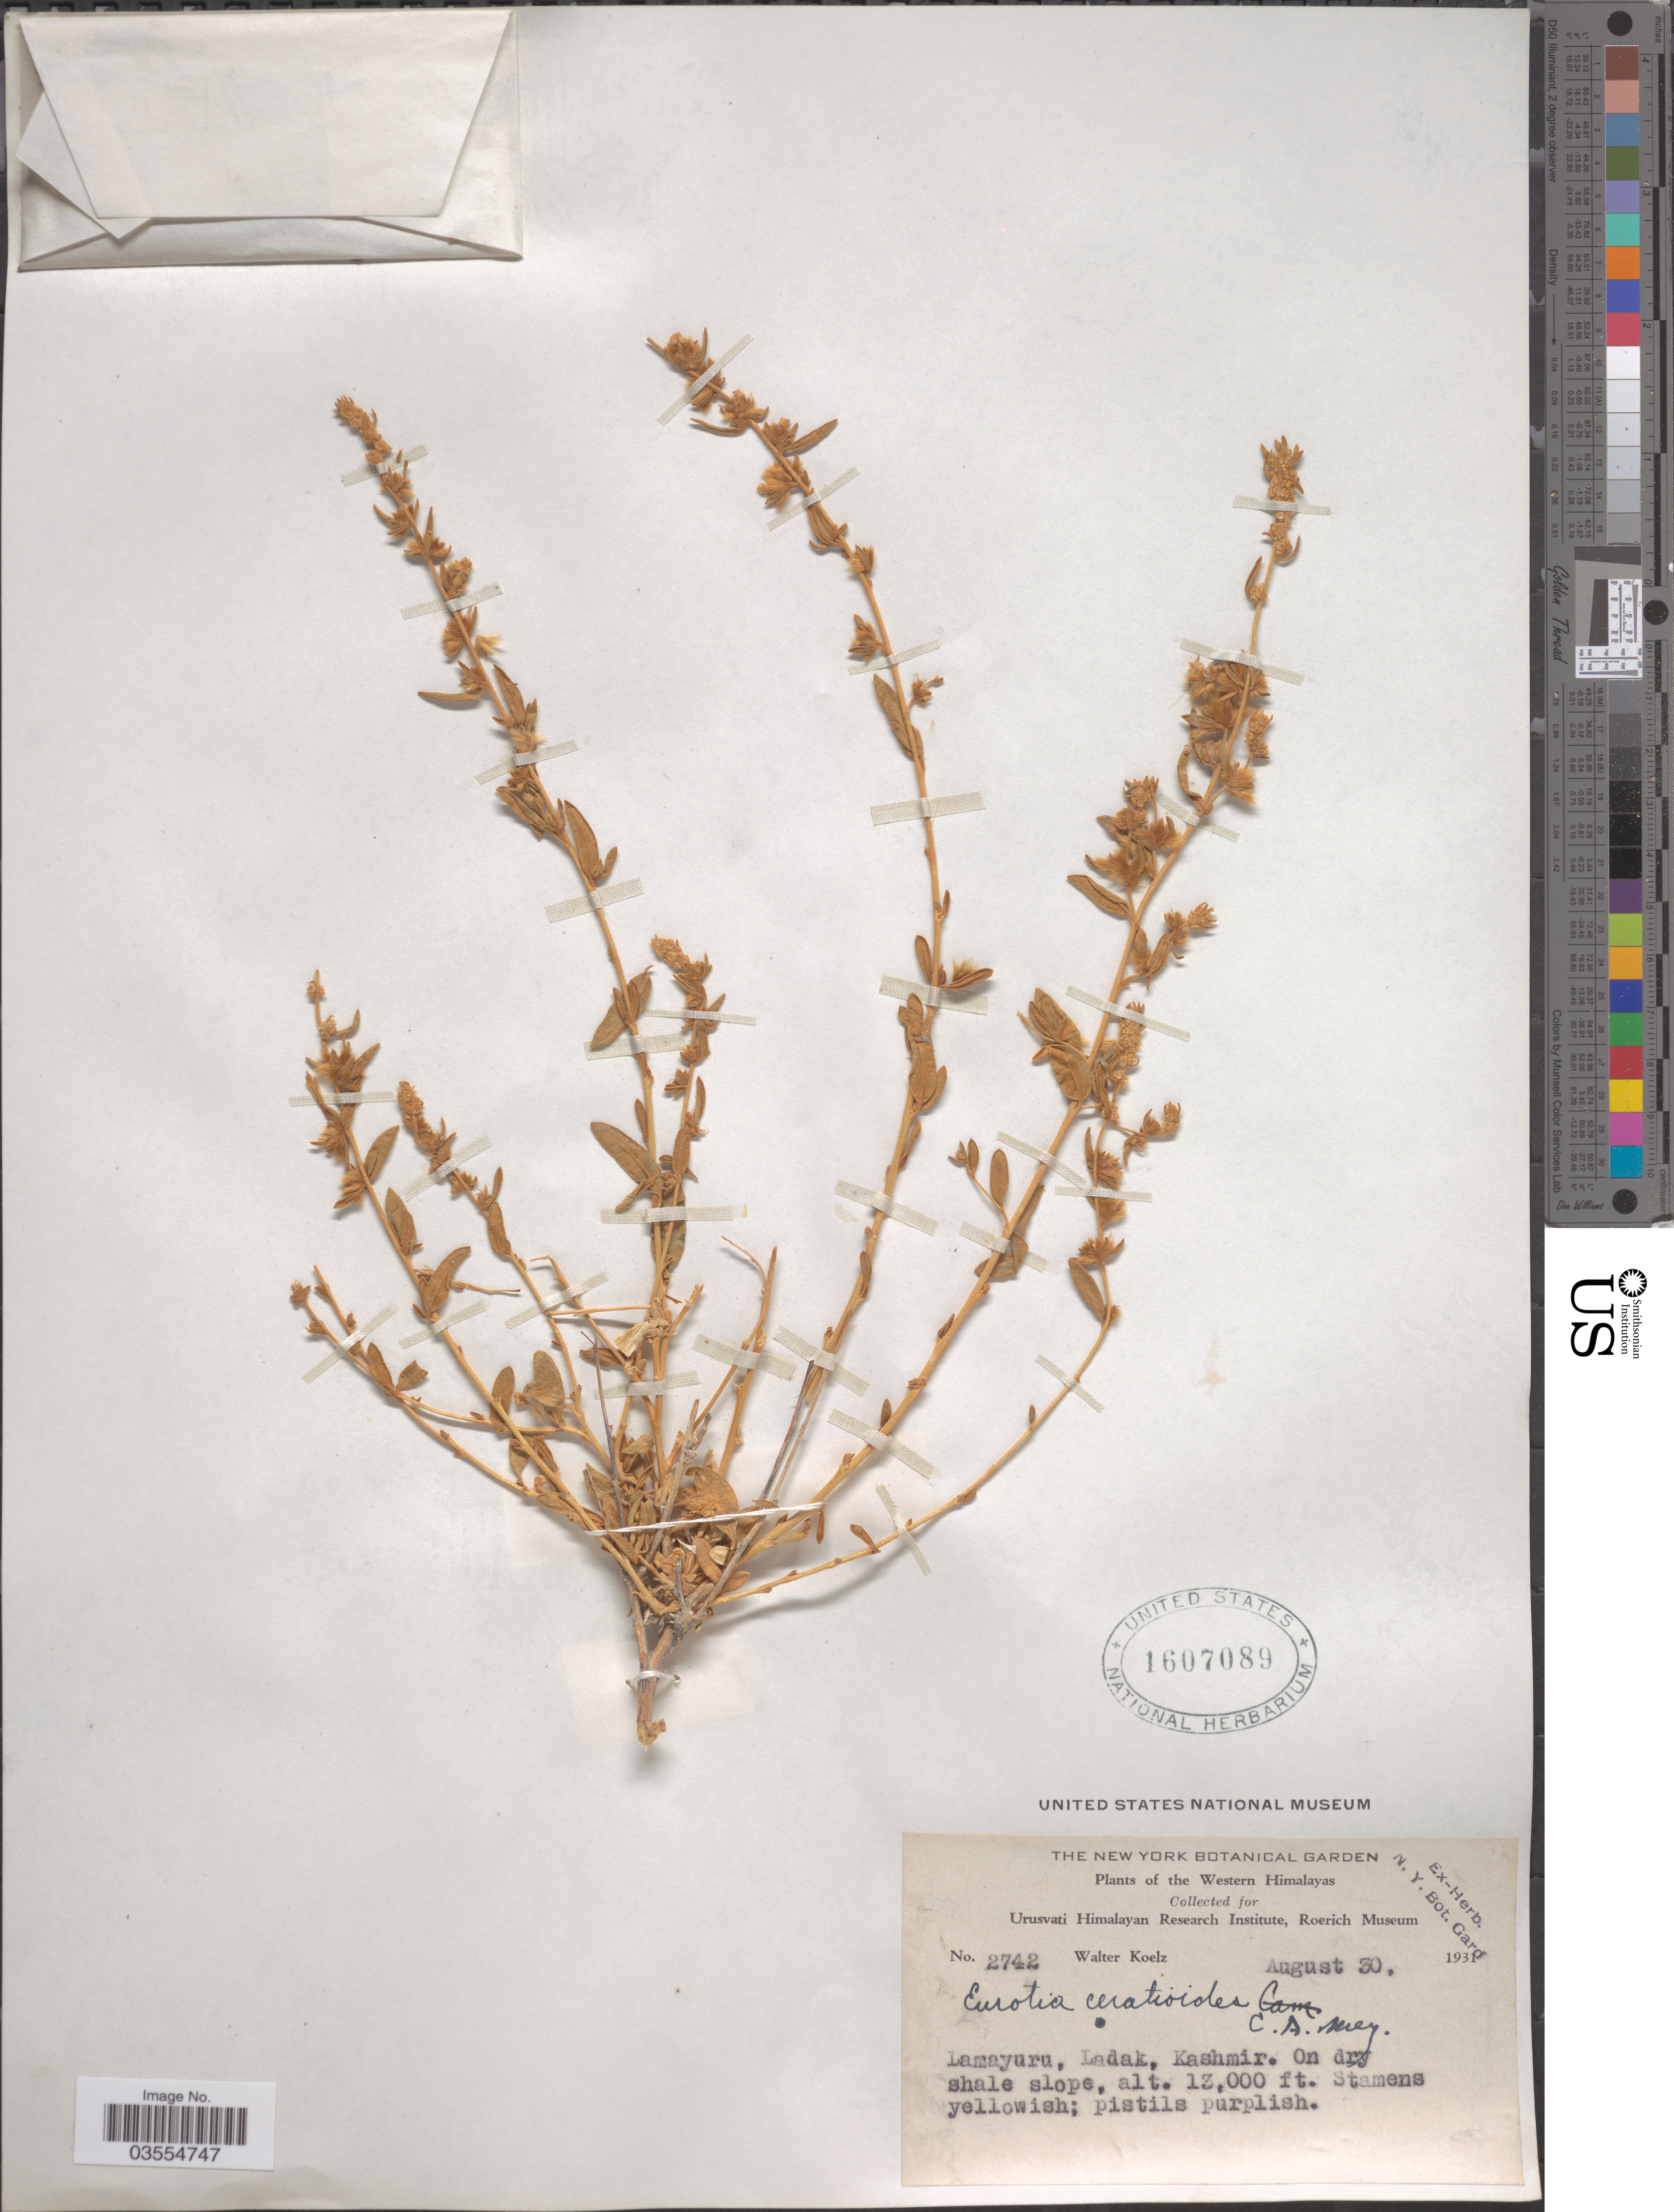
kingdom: Plantae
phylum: Tracheophyta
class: Magnoliopsida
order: Caryophyllales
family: Amaranthaceae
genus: Krascheninnikovia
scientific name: Krascheninnikovia ceratoides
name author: (L.) Gueldenst.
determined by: U.S. National Herbarium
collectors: W. N. Koelz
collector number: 2742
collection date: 1931-08-30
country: India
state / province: Ladakh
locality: Western Himalayas. Lamayuru, Ladak, Kashmir.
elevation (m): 3962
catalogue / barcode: US 1607089